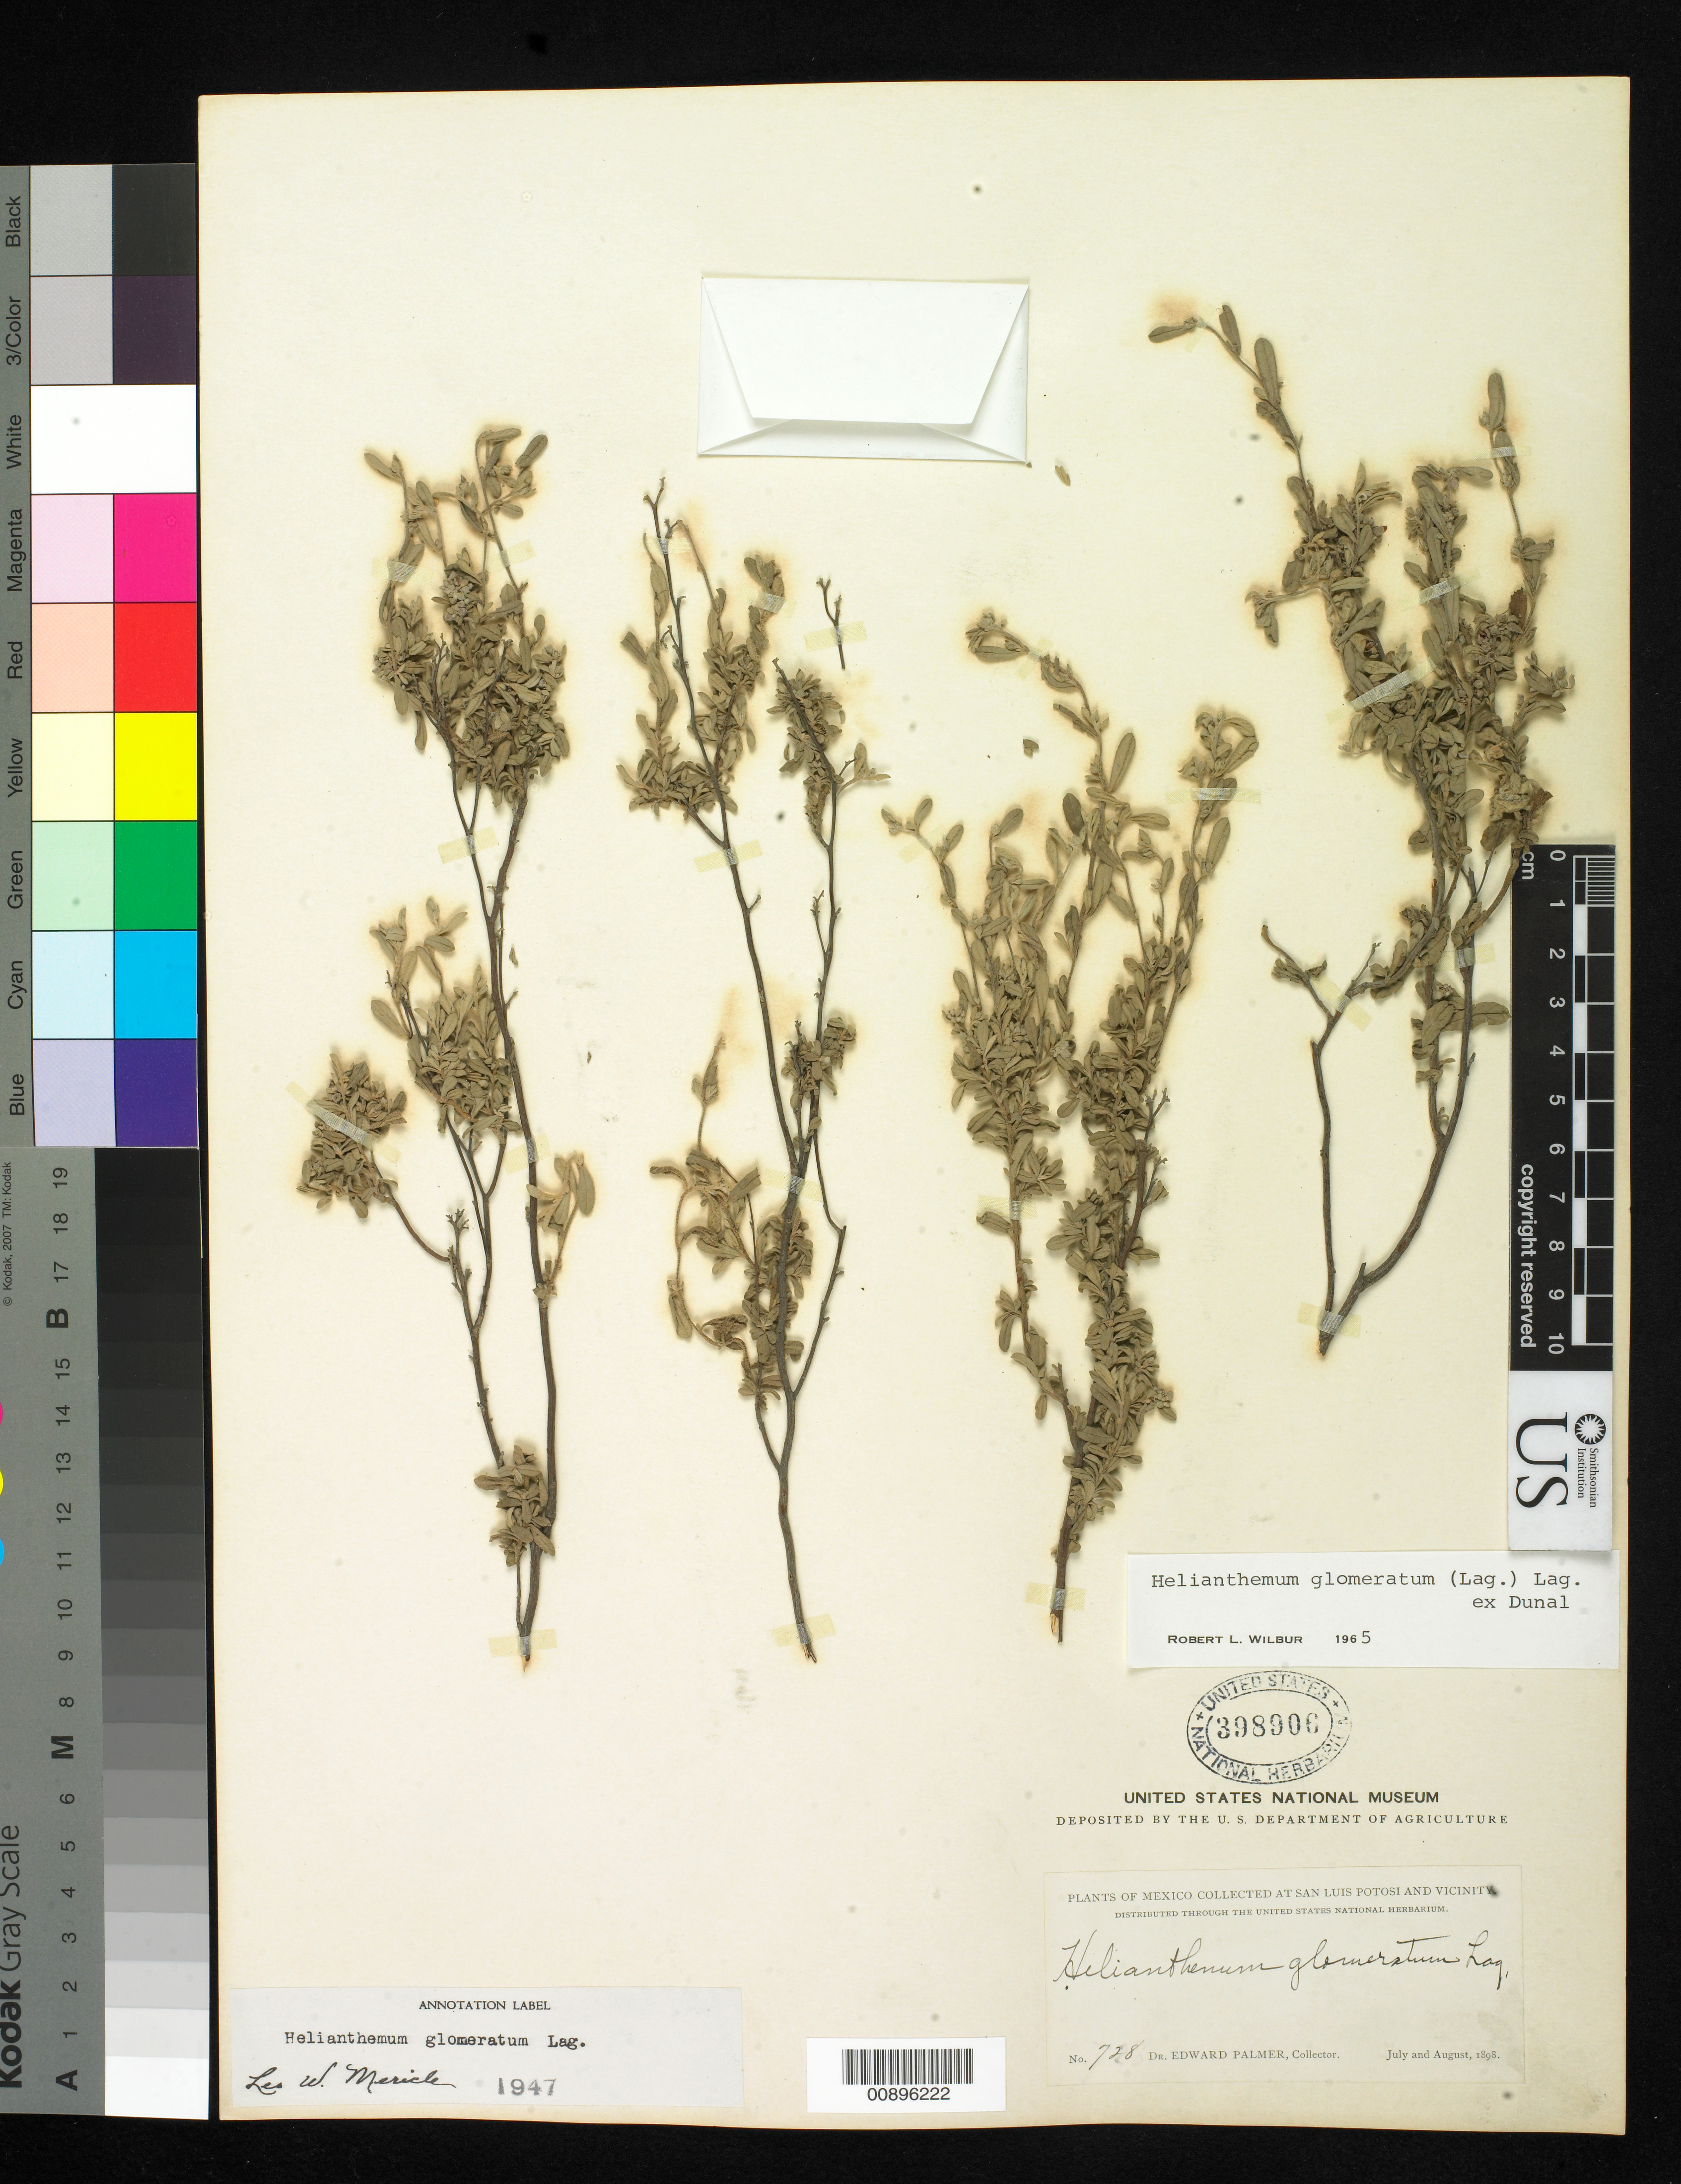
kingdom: Plantae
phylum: Tracheophyta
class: Magnoliopsida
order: Malvales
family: Cistaceae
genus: Helianthemum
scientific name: Helianthemum glomeratum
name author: (Lag.) Lag. ex Dunal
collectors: E. Palmer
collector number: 728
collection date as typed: Jul 1898 to -- Aug 1898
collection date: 1898-07/1898-08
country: Mexico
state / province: San Luis Potosí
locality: San Luis Potosí and vicinity.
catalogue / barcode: US 398906